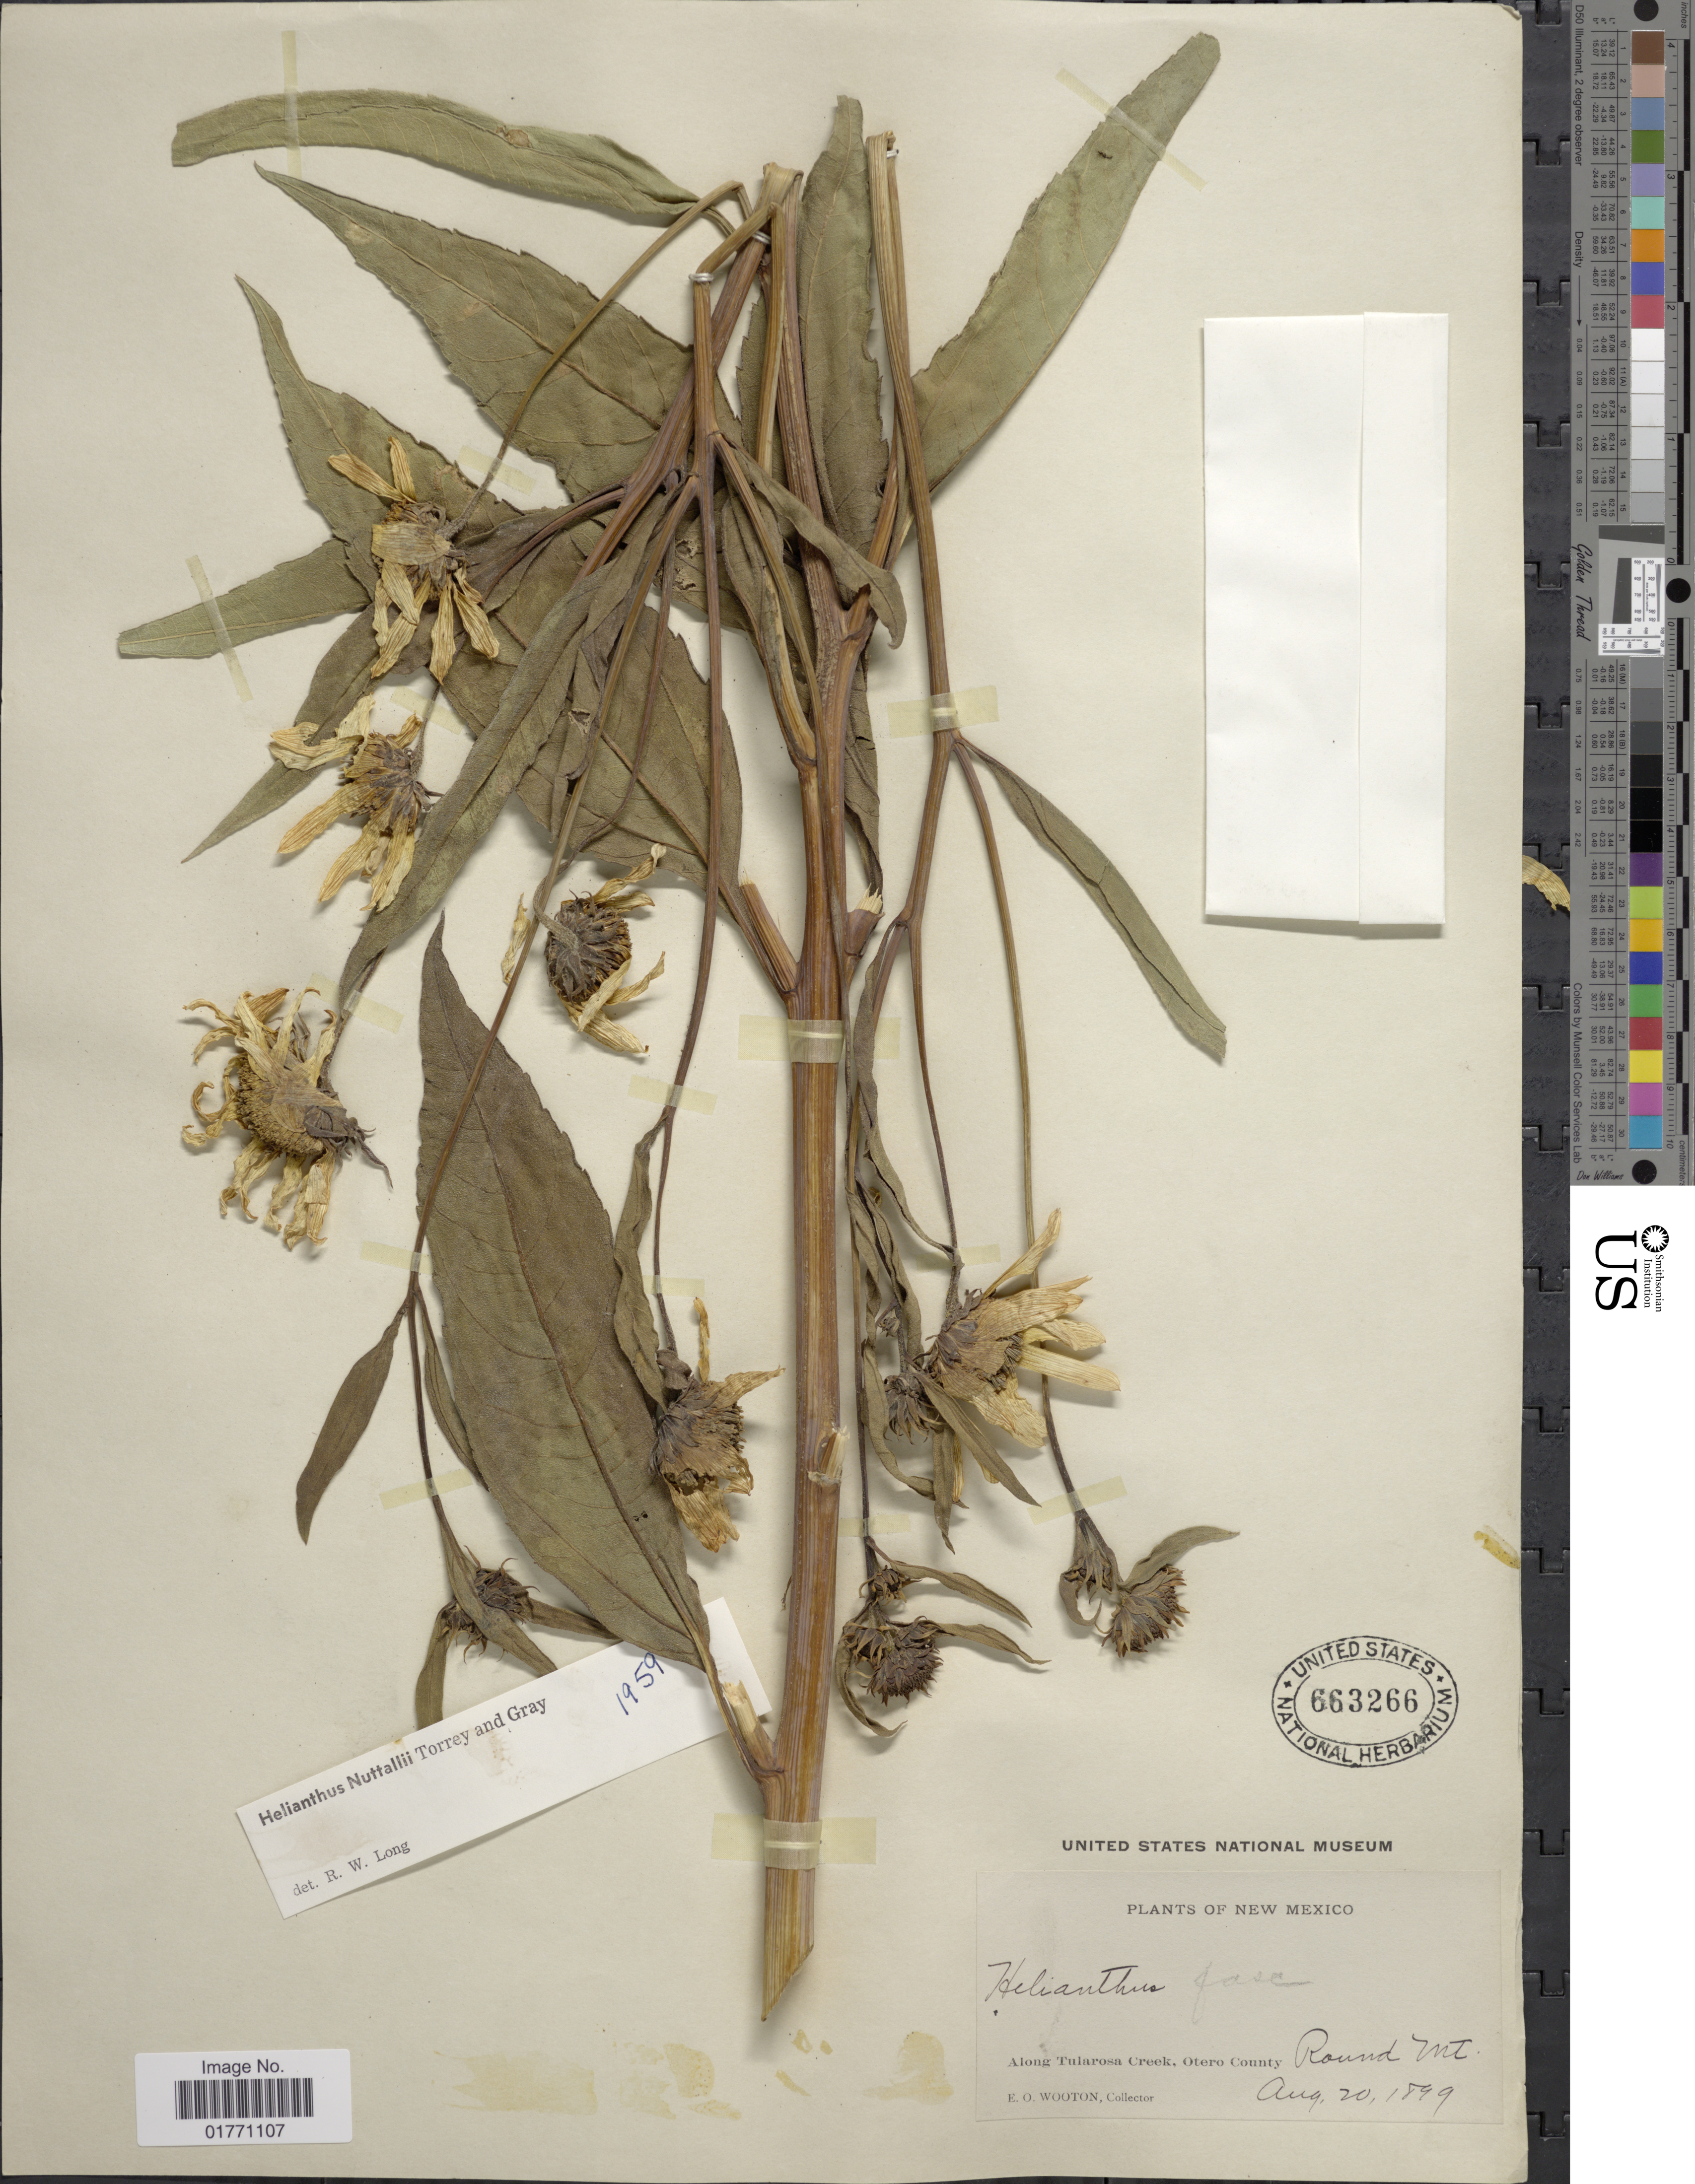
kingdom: Plantae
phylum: Tracheophyta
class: Magnoliopsida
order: Asterales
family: Asteraceae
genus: Helianthus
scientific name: Helianthus nuttallii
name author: Torr. & A. Gray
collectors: E. O. Wooton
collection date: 1899-08-20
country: United States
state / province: New Mexico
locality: Along Tularosa Creek, Otero County, Round Mt.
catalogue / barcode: US 663266